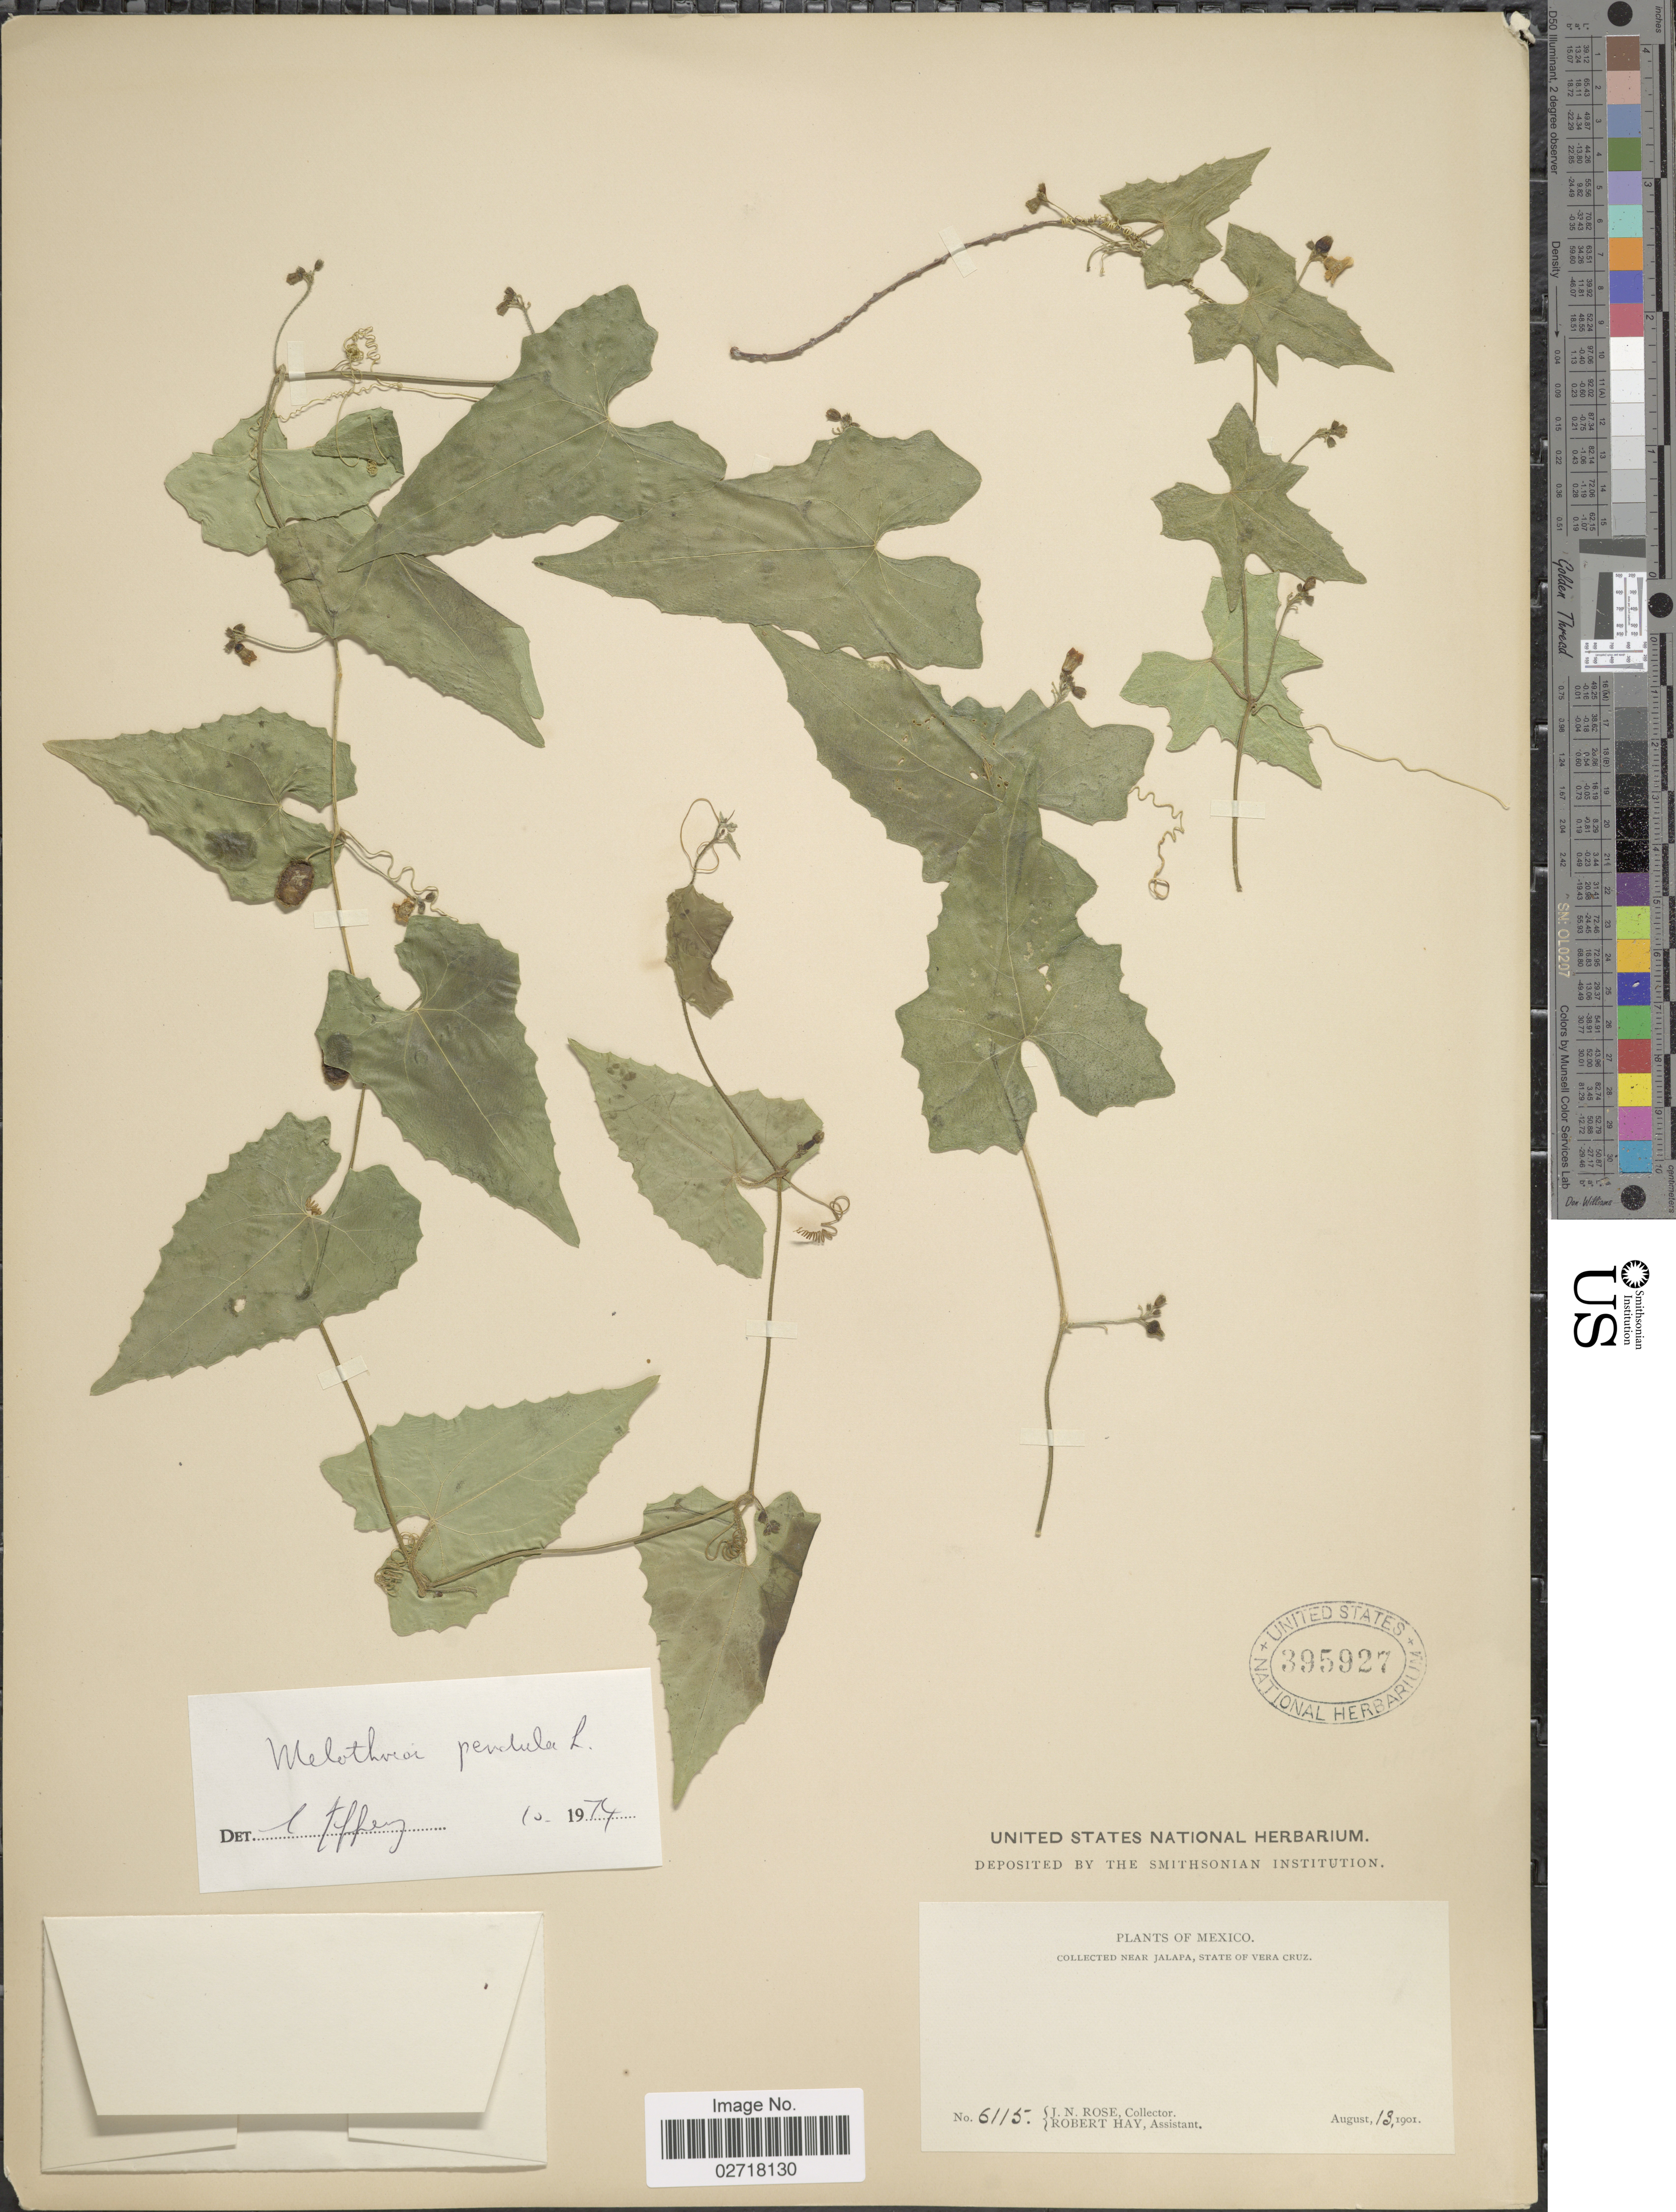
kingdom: Plantae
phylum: Tracheophyta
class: Magnoliopsida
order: Cucurbitales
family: Cucurbitaceae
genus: Melothria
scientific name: Melothria pendula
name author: L.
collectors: J. N. Rose & R. H. Hay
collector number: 6115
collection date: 1901-08-13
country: Mexico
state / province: Veracruz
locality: Near Jalapa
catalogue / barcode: US 395927